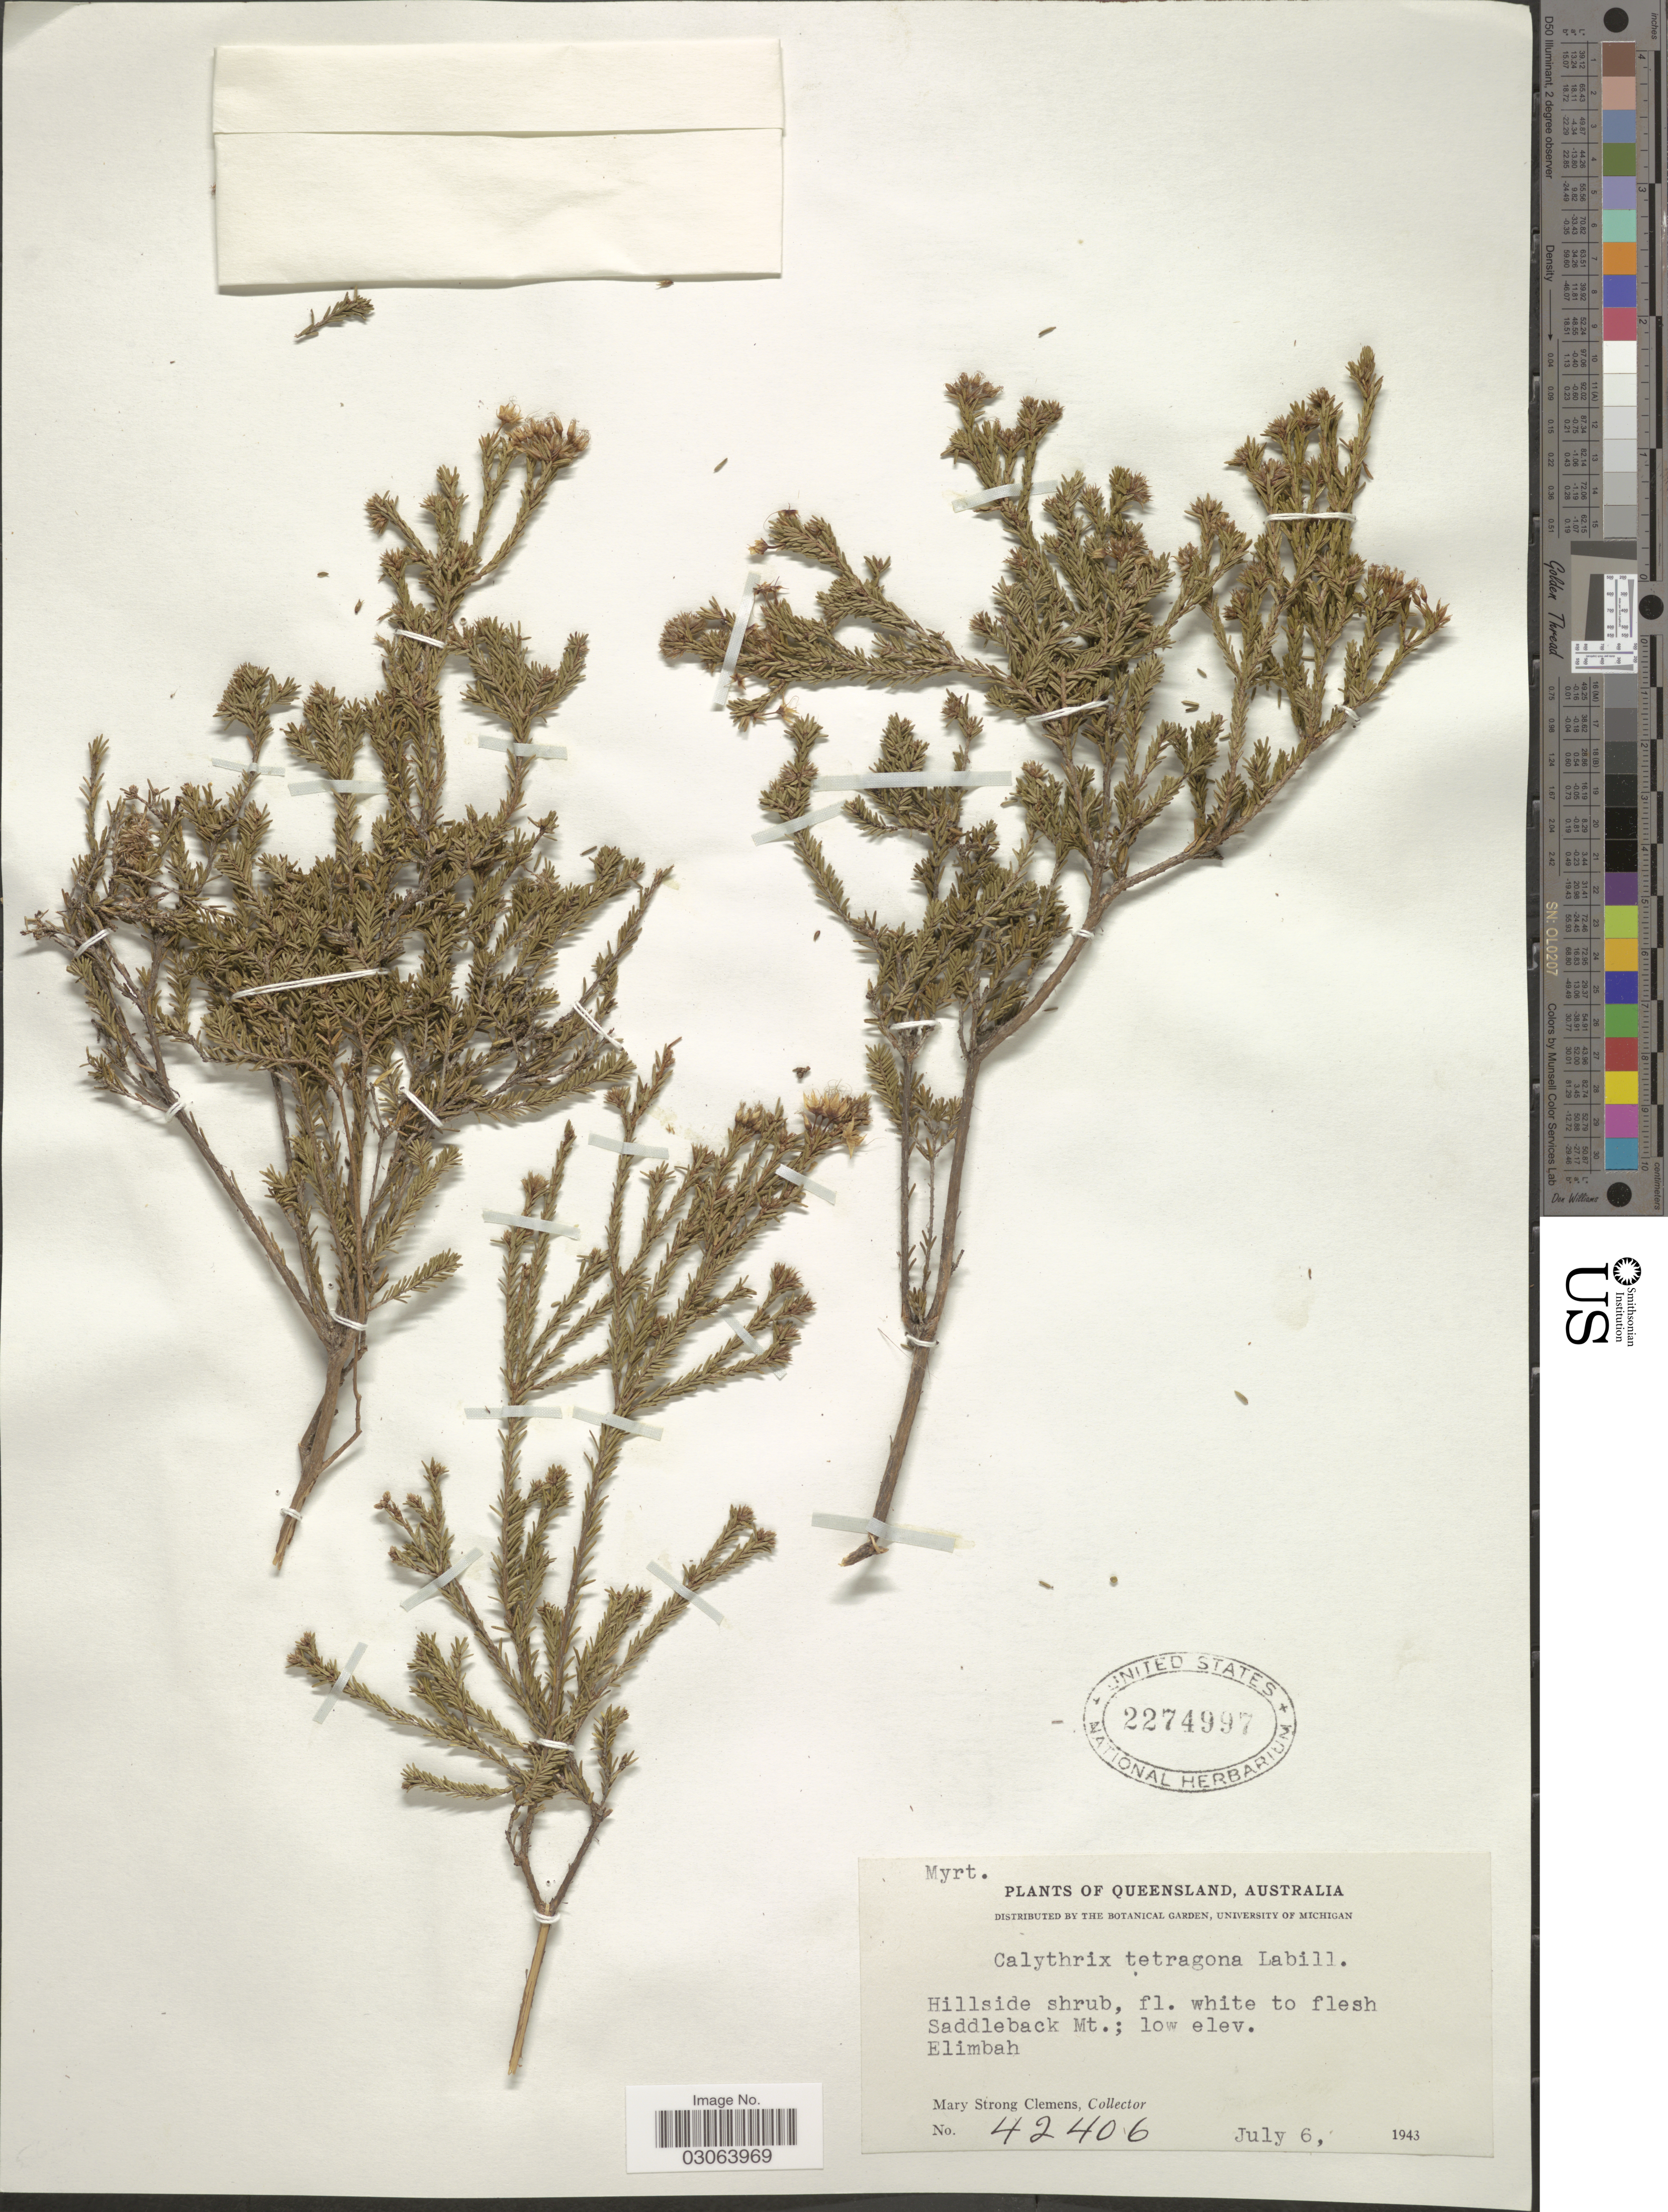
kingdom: Plantae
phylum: Tracheophyta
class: Magnoliopsida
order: Myrtales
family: Myrtaceae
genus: Calytrix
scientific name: Calytrix tetragona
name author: Labill.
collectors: M. S. Clemens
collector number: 42406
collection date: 1943-07-06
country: Australia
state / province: Queensland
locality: Saddleback Mt., Elimbah.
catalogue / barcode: US 2274997